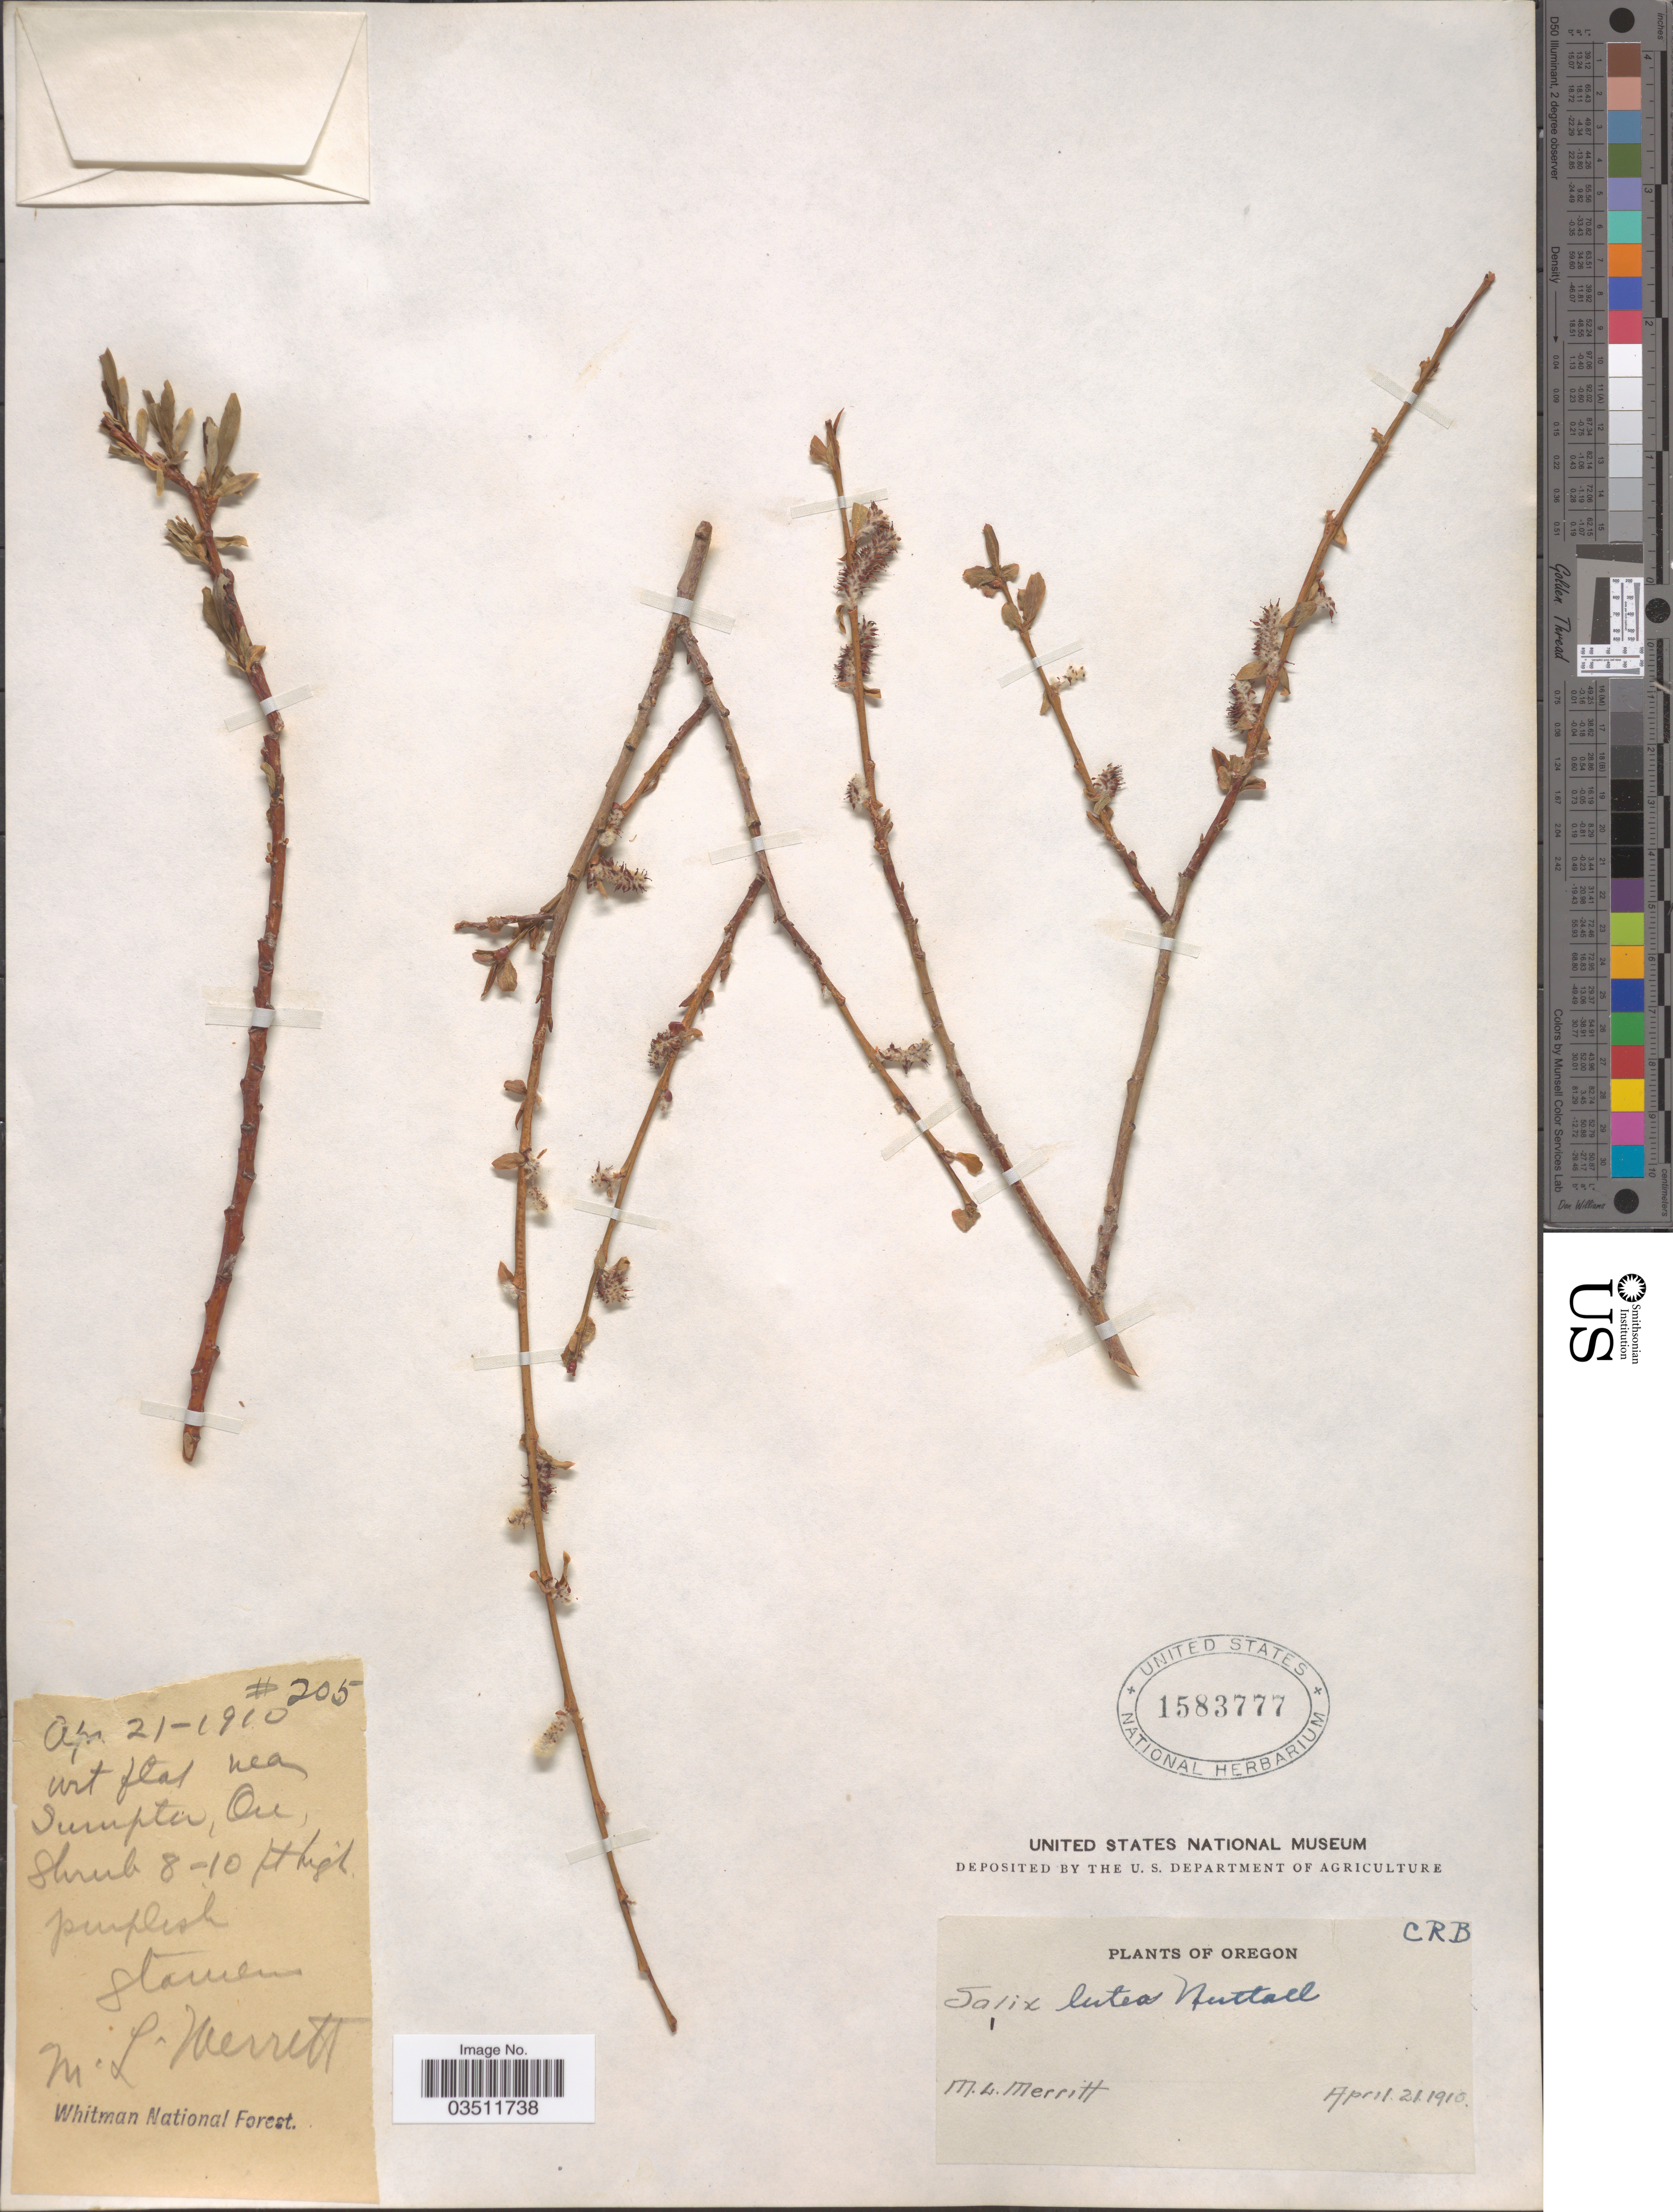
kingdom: Plantae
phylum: Tracheophyta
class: Magnoliopsida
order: Malpighiales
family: Salicaceae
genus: Salix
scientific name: Salix lutea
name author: Nutt.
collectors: M. L. Merritt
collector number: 205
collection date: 1910-04-21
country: United States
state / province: Oregon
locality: Near Sumpter. Whitman National Forest.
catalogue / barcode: US 1583777